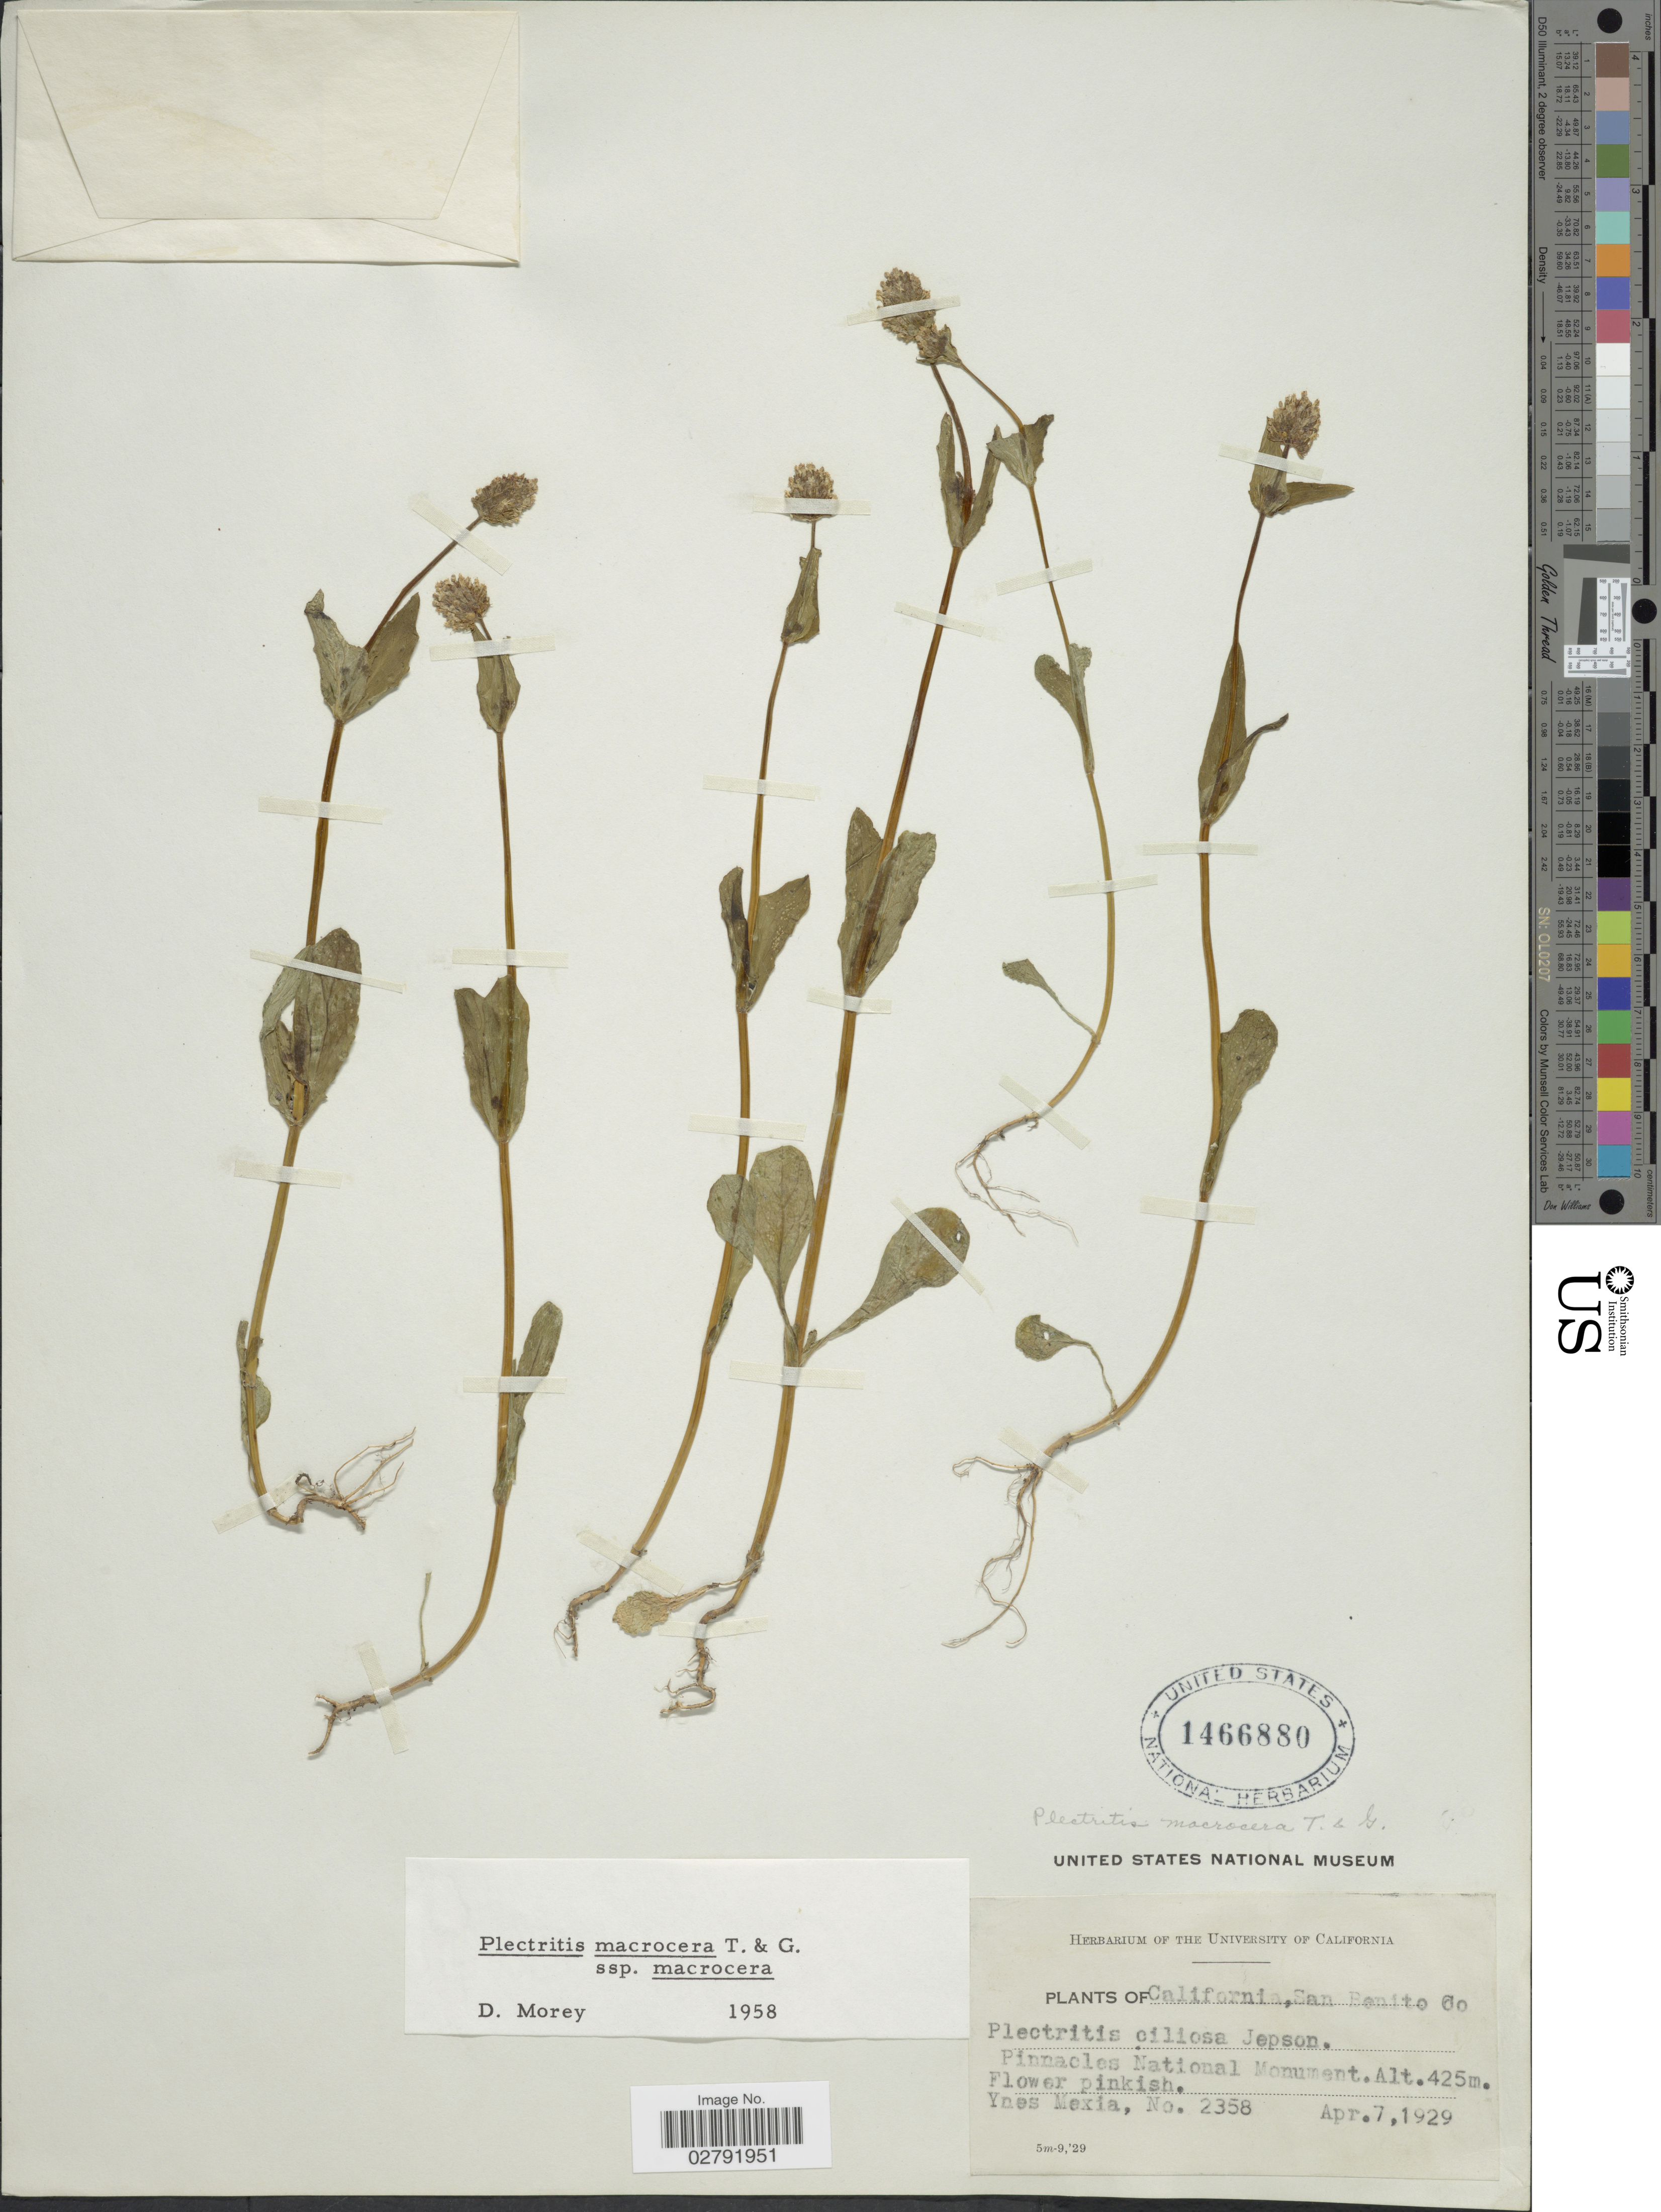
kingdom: Plantae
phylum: Tracheophyta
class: Magnoliopsida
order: Dipsacales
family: Caprifoliaceae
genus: Plectritis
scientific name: Plectritis macrocera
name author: Torr. & A. Gray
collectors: Y. Mexia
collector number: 2358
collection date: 1929-04-07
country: United States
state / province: California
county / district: San Benito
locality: San Benito Co. Pinnacles National Monument.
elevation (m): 425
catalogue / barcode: US 1466880